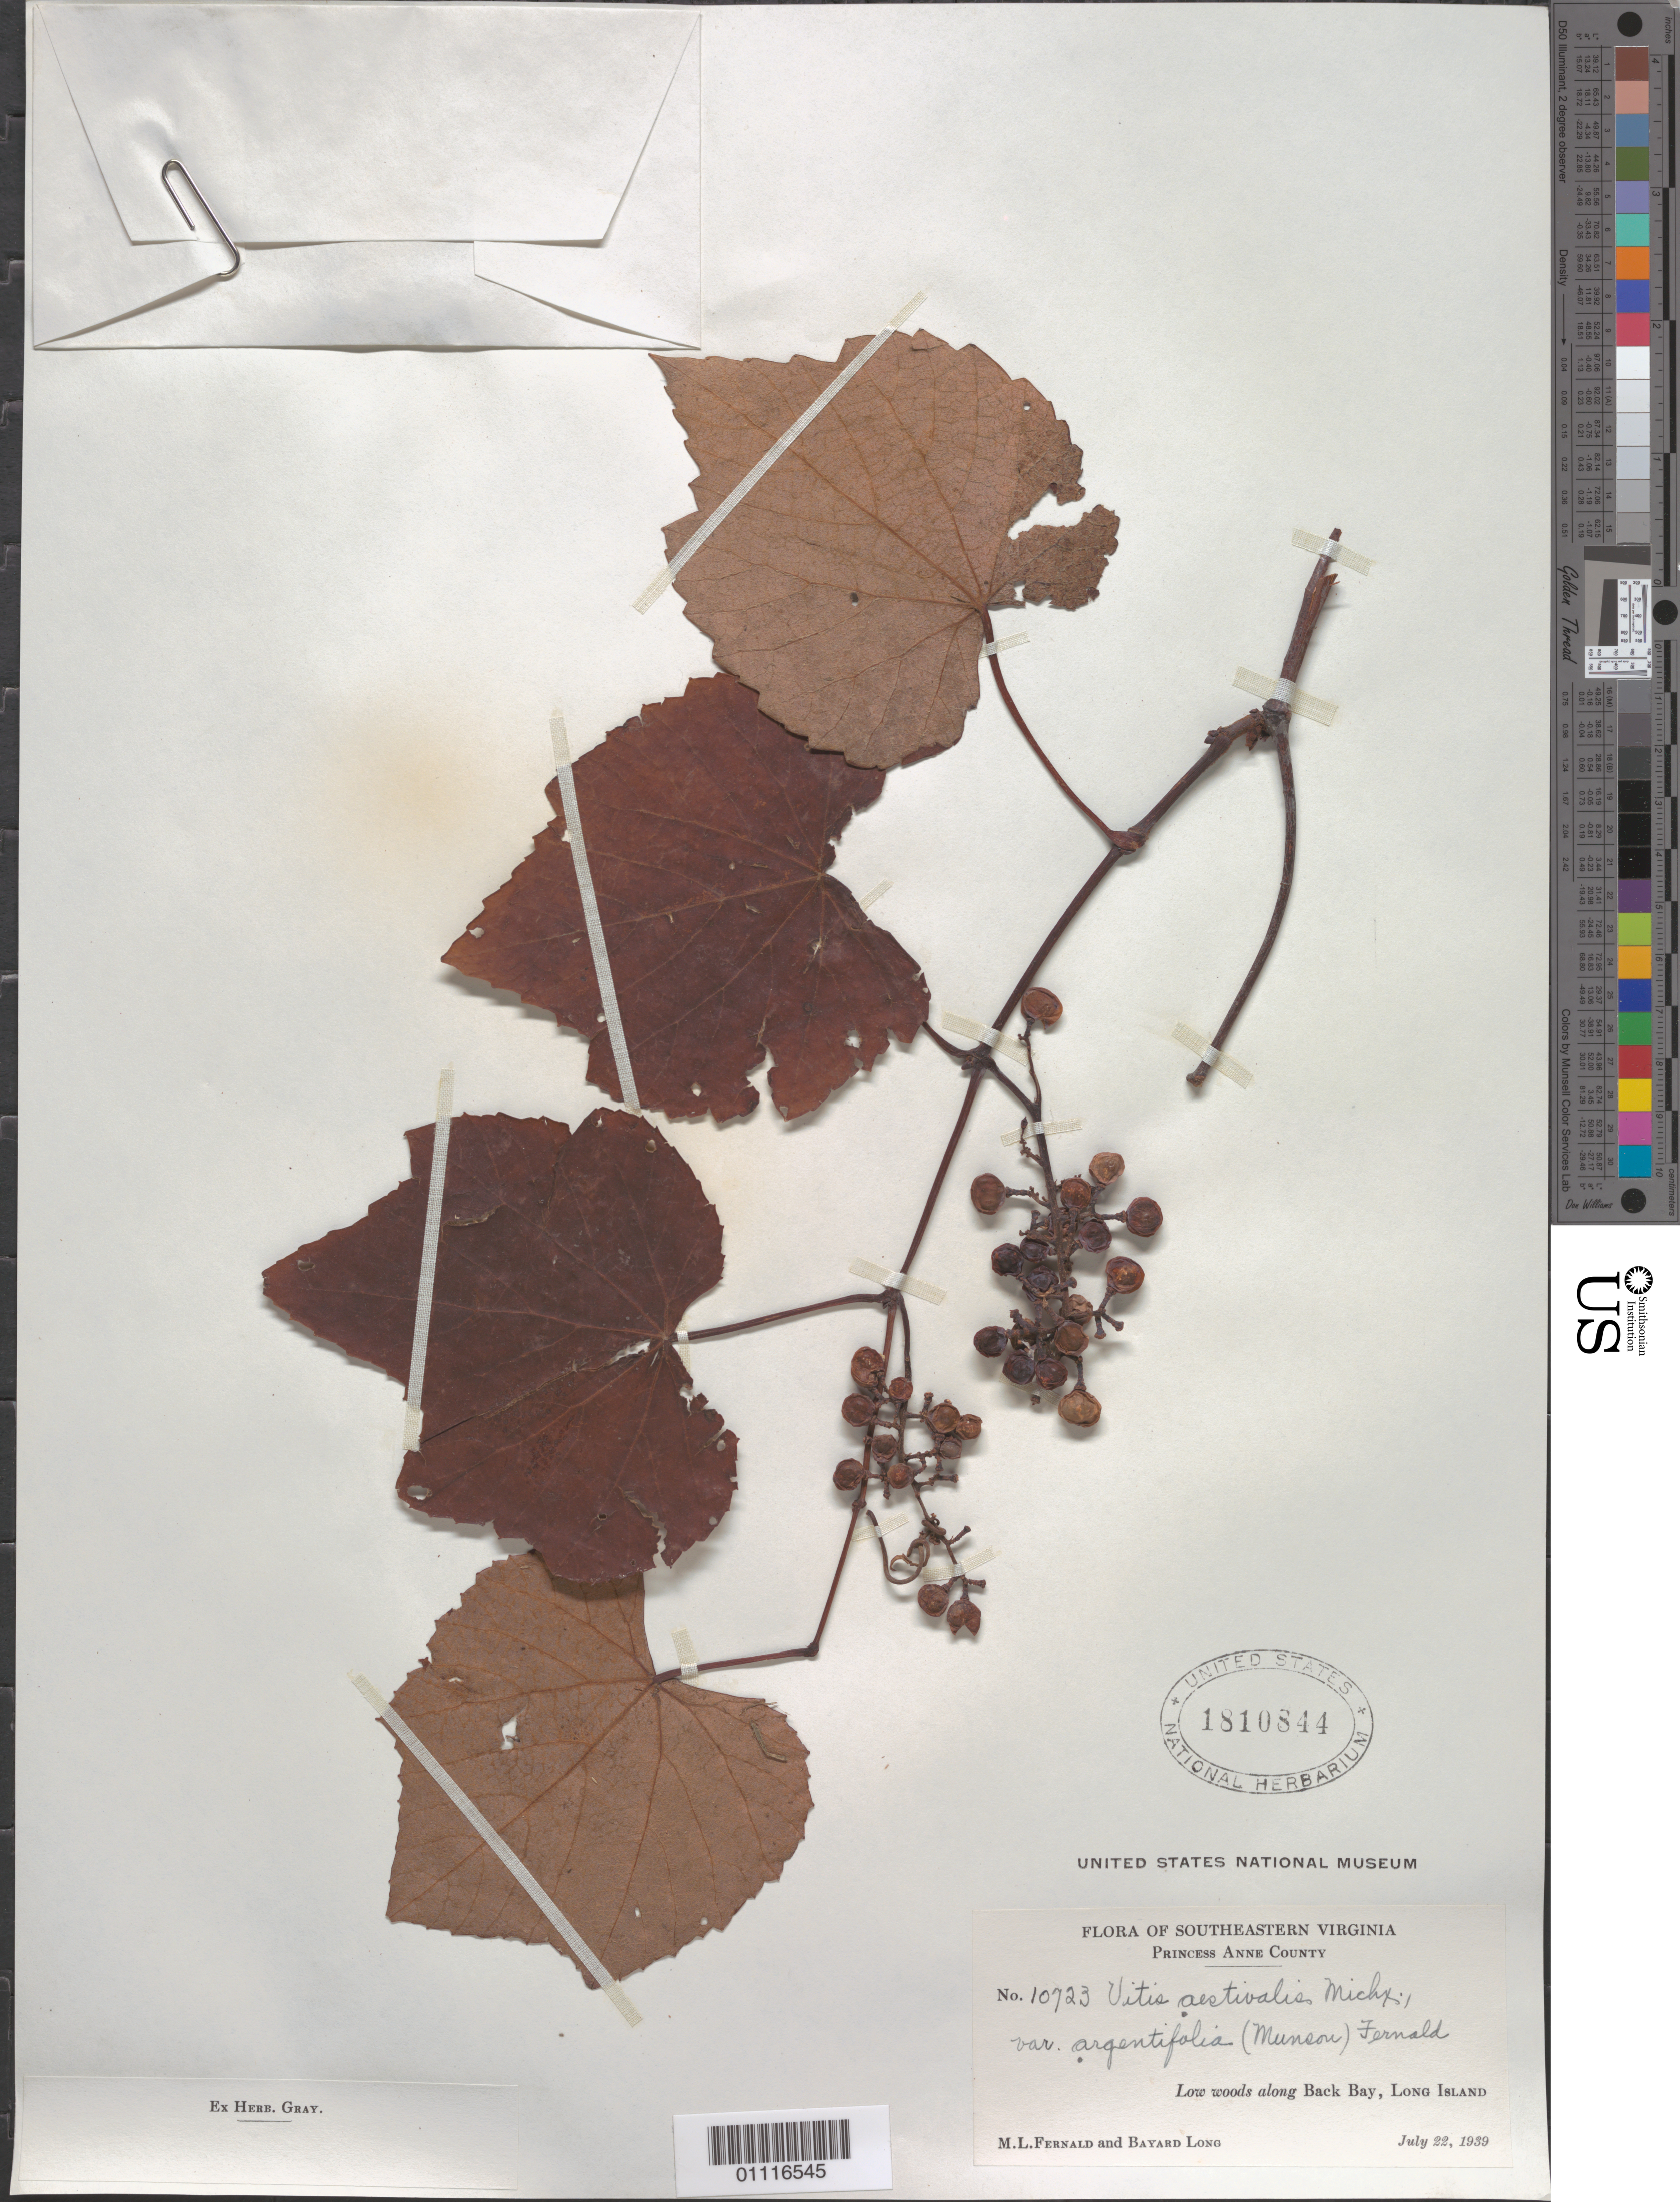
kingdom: Plantae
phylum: Tracheophyta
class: Magnoliopsida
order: Vitales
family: Vitaceae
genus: Vitis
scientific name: Vitis aestivalis var. argentifolia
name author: Michx.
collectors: M. L. Fernald & B. Long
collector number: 10723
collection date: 1939-07-22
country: United States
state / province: Virginia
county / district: City of Virginia Beach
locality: Low woods along Back Bay, Long Island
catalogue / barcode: US 1810844